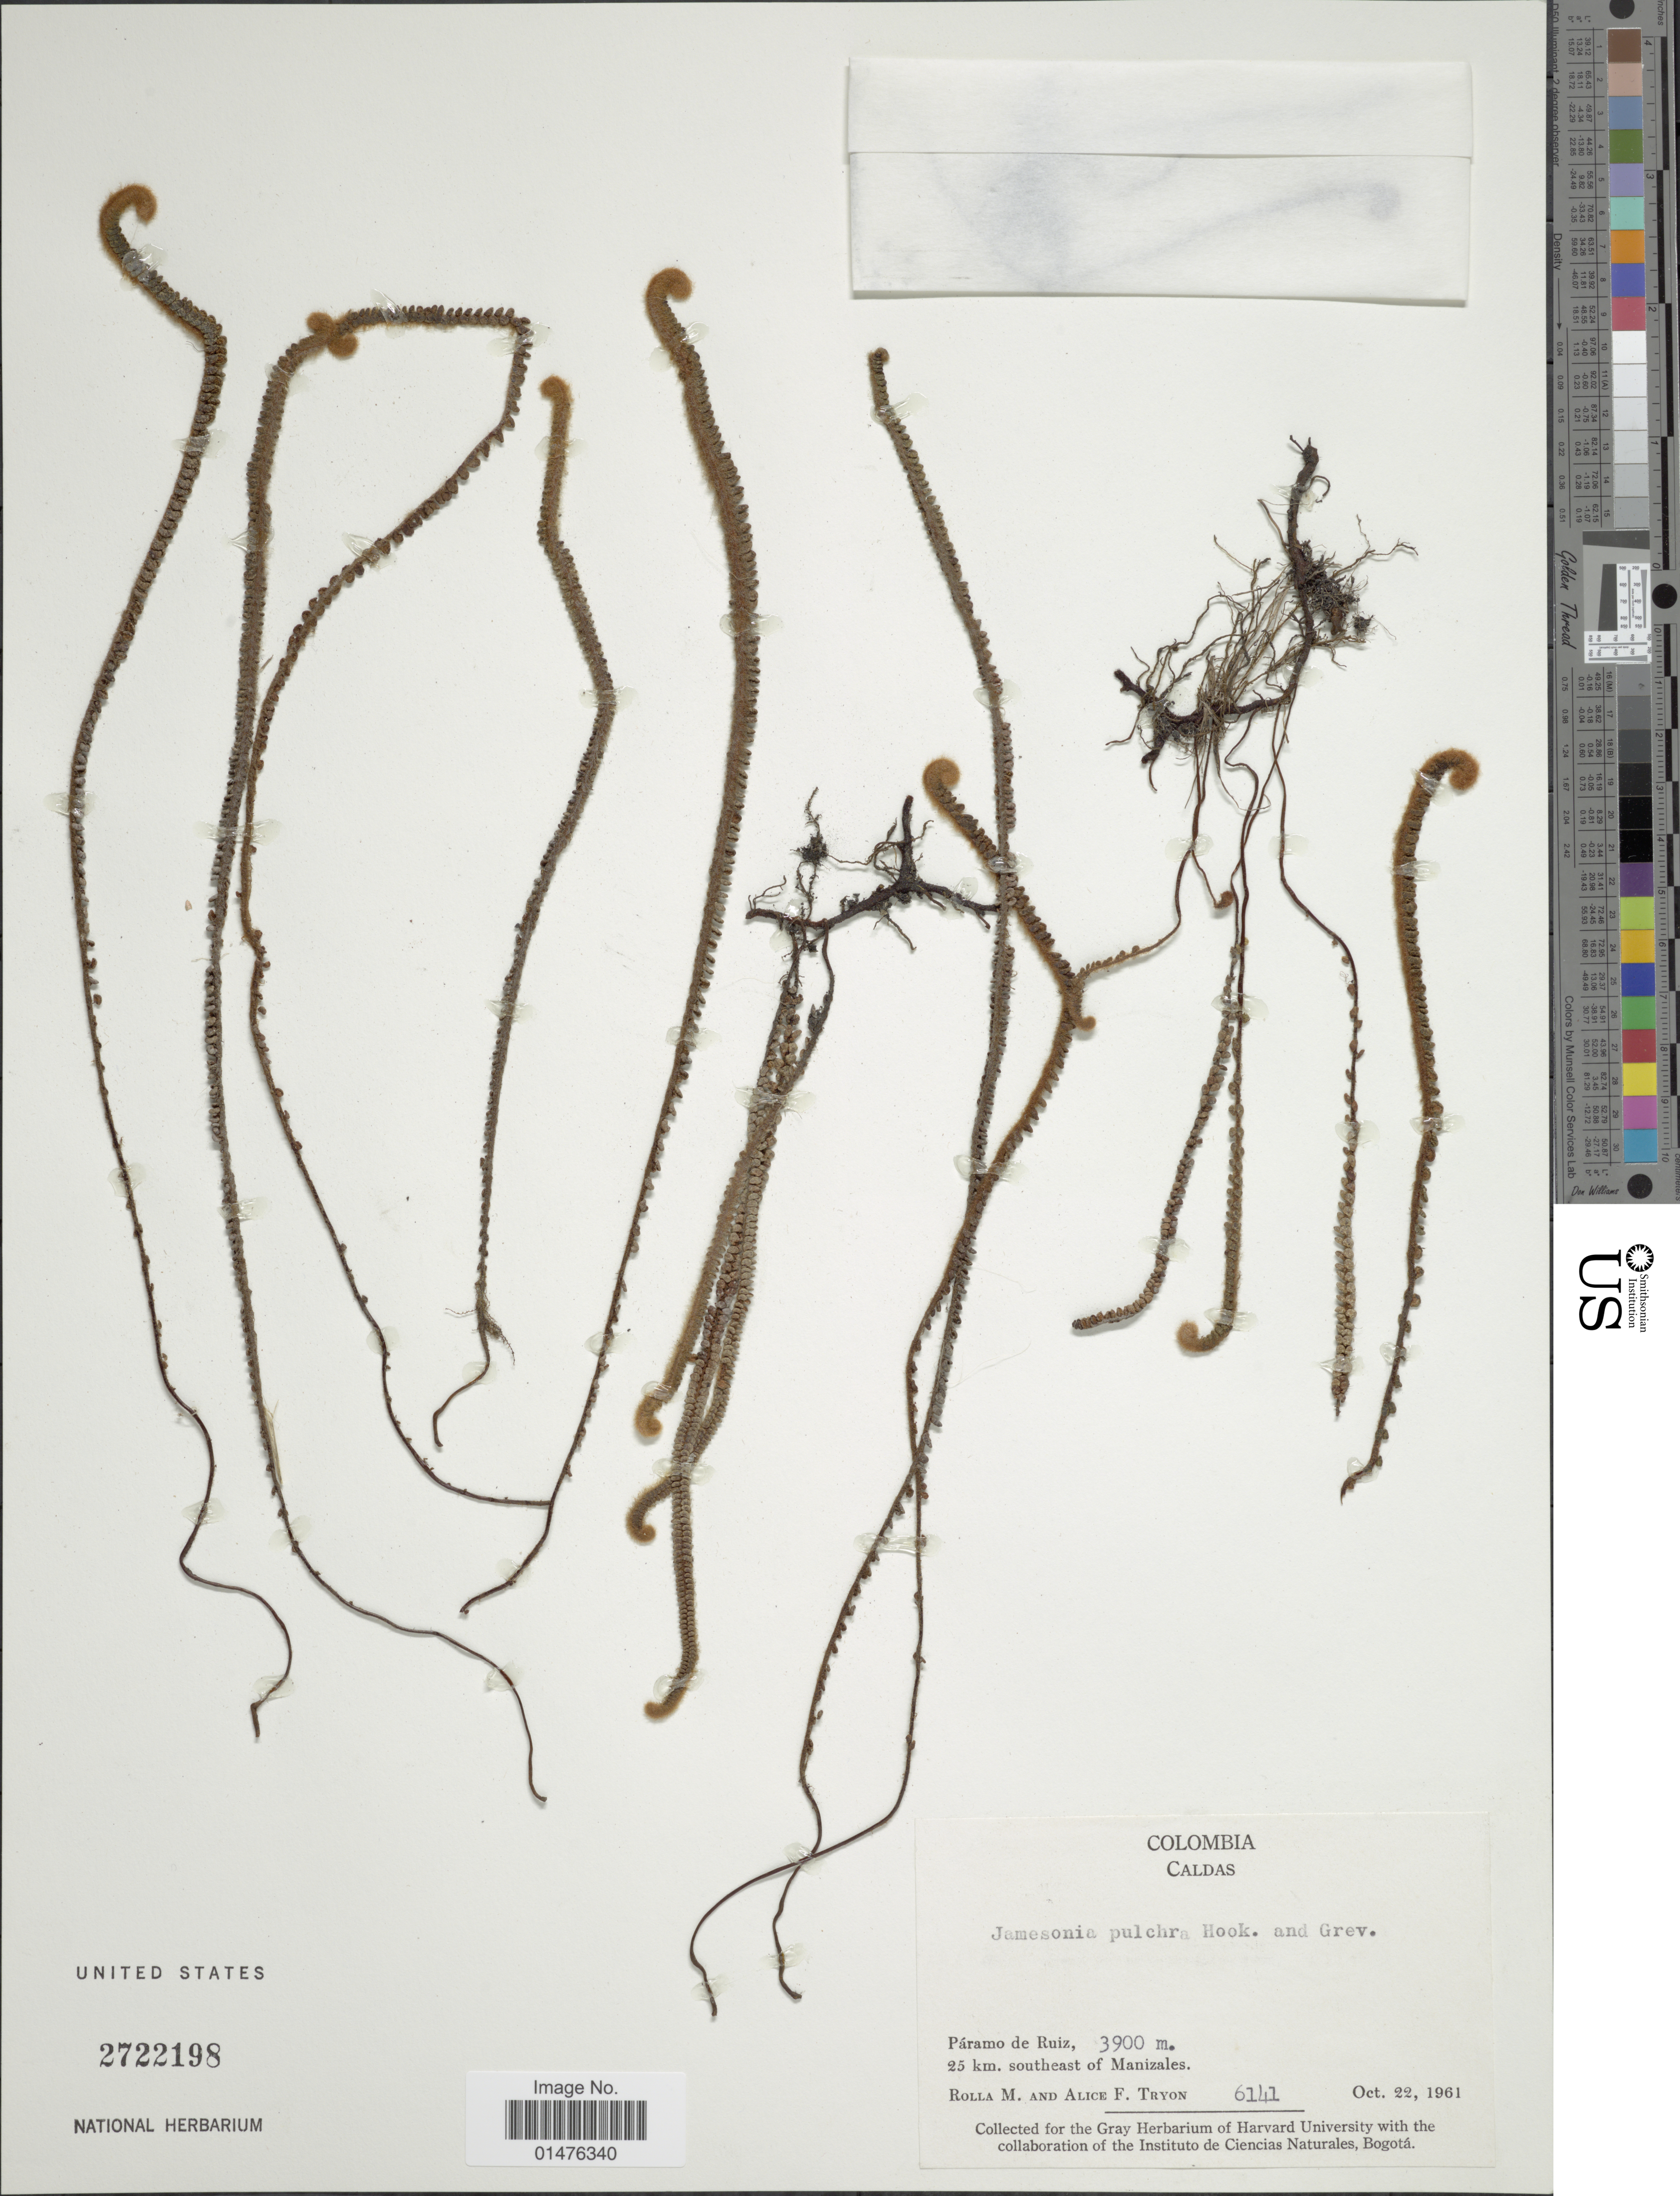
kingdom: Plantae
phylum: Tracheophyta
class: Polypodiopsida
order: Polypodiales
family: Pteridaceae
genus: Jamesonia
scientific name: Jamesonia pulchra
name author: Hook. & Grev.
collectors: R. M. Tryon & A. F. Tryon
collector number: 6141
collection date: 1961-10-22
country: Colombia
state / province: Caldas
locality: Páramo de Ruiz, 25 km southeast of Manizales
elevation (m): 3900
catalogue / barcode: US 2722198